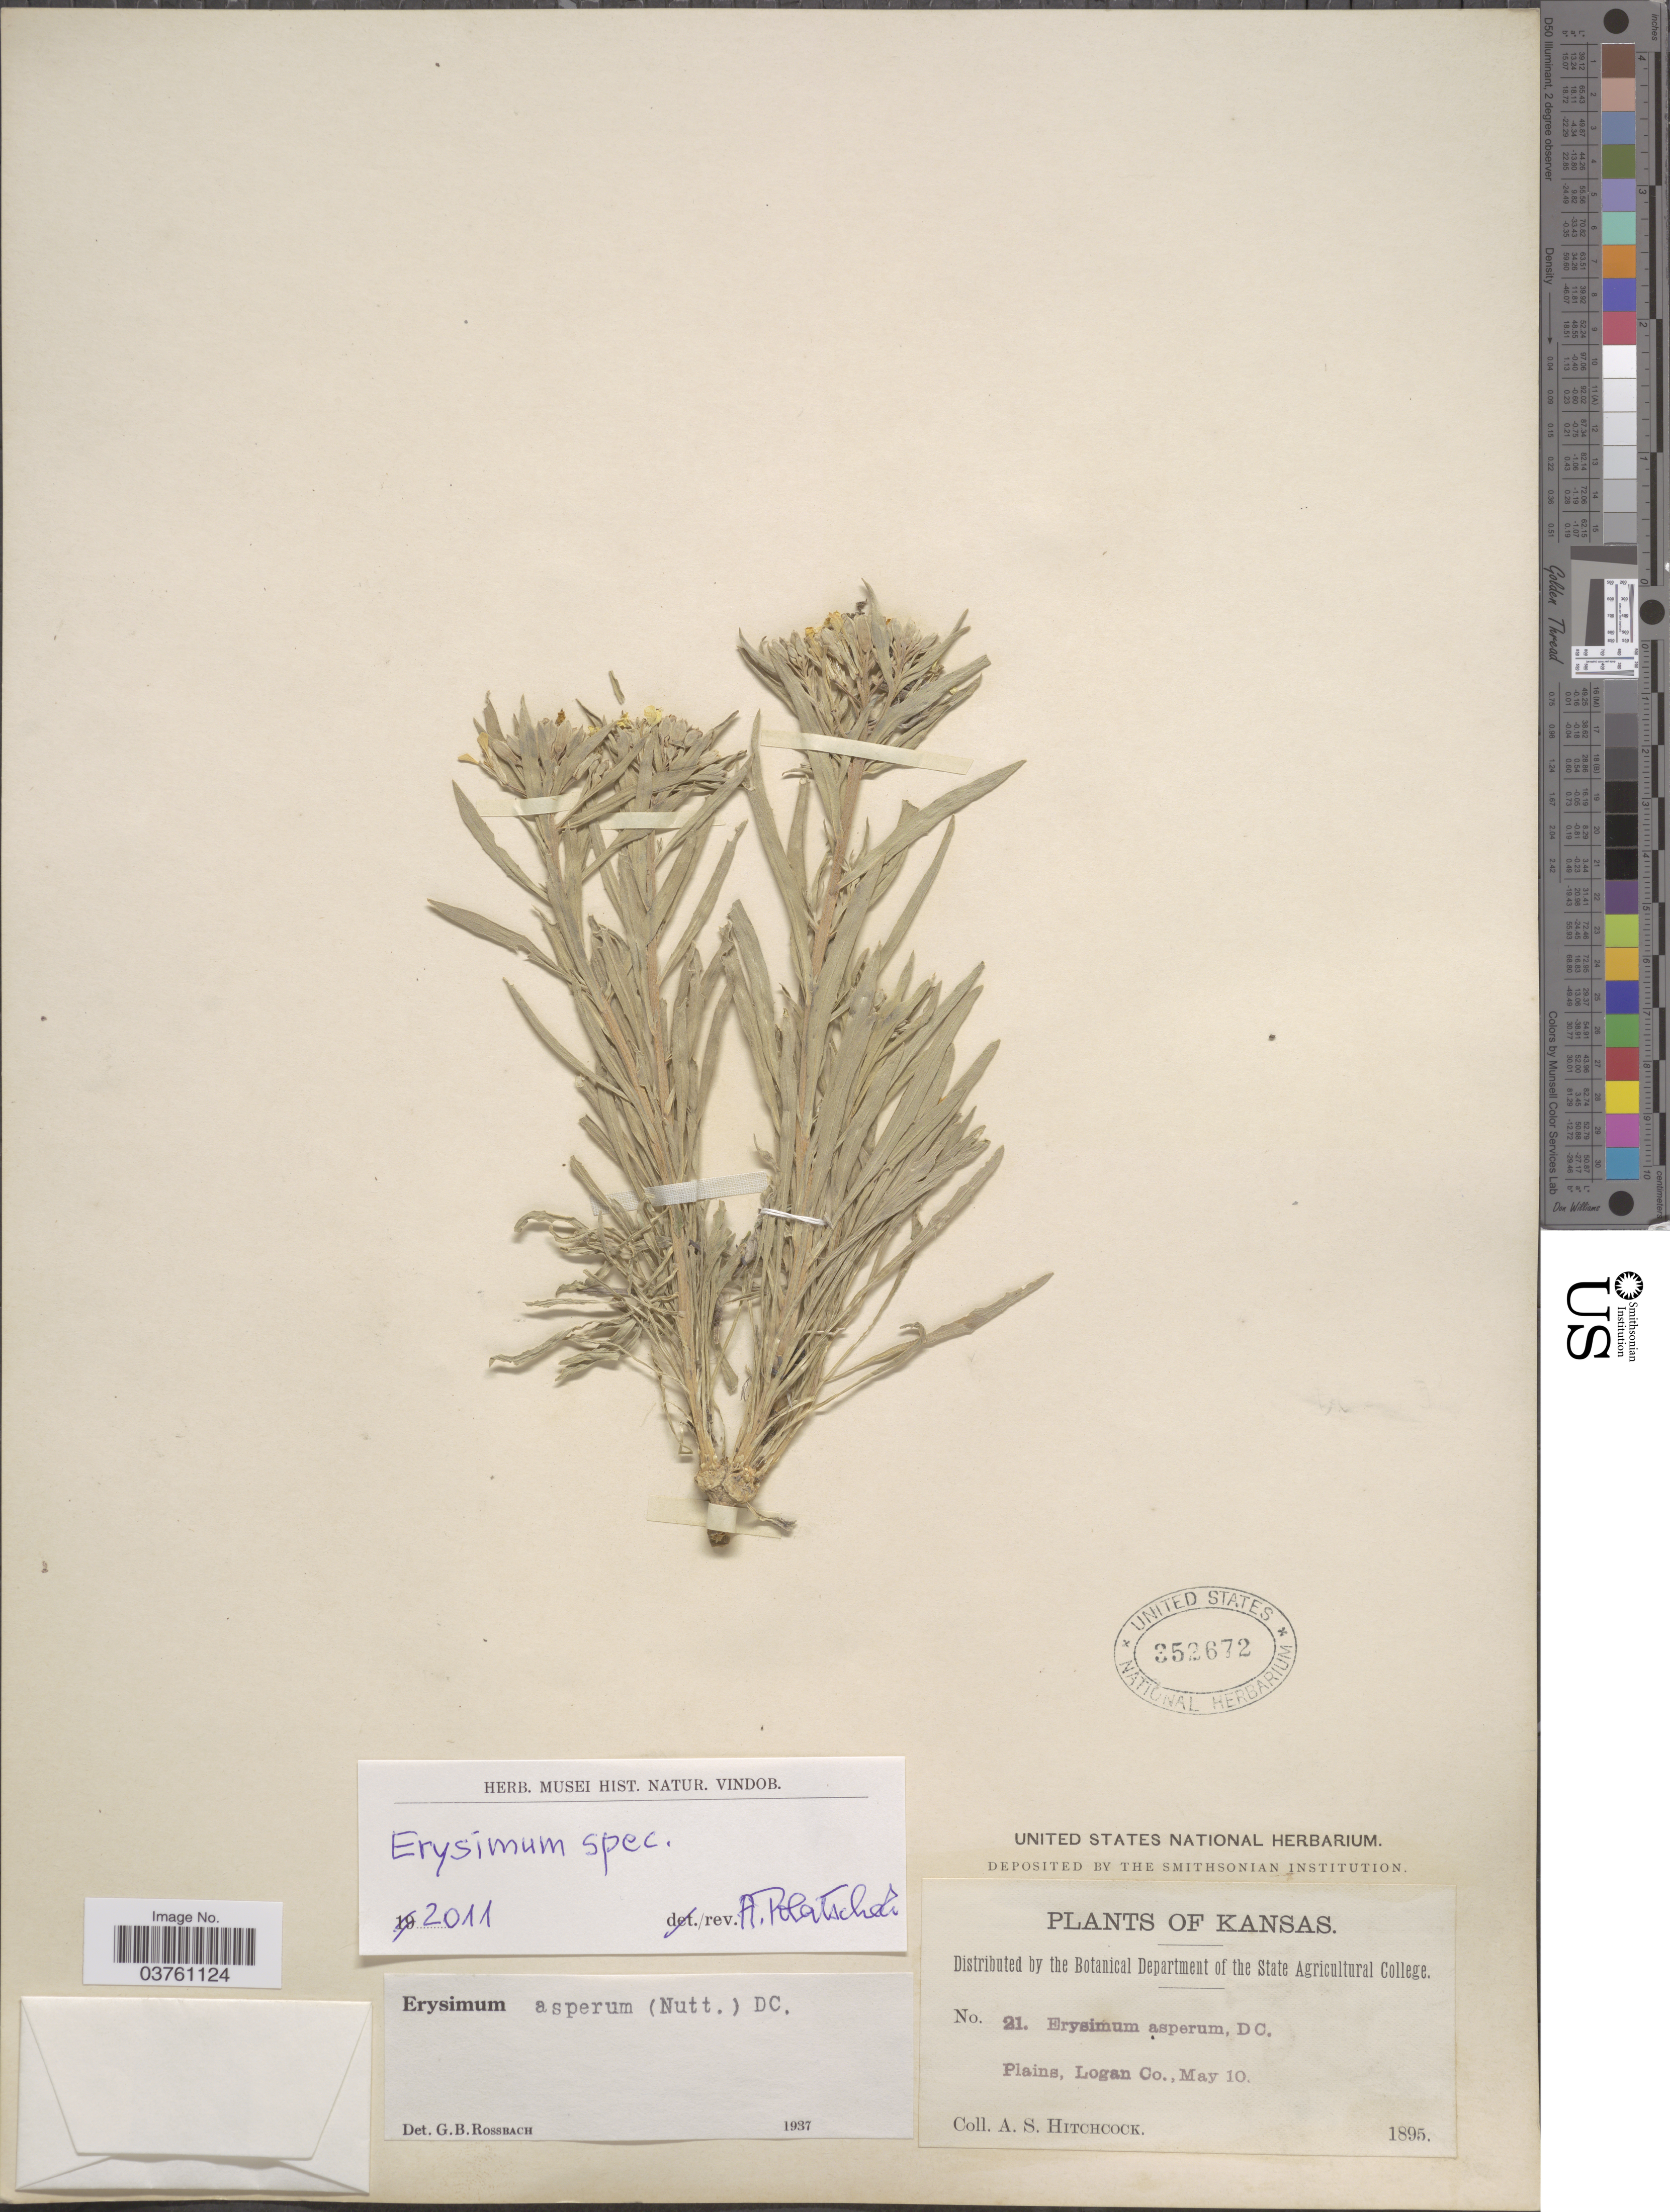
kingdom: Plantae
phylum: Tracheophyta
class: Magnoliopsida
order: Brassicales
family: Brassicaceae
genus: Erysimum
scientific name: Erysimum sp.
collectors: A. S. Hitchcock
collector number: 21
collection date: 1895-05-10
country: United States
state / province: Kansas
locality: Plains, Logan Co.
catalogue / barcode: US 352672